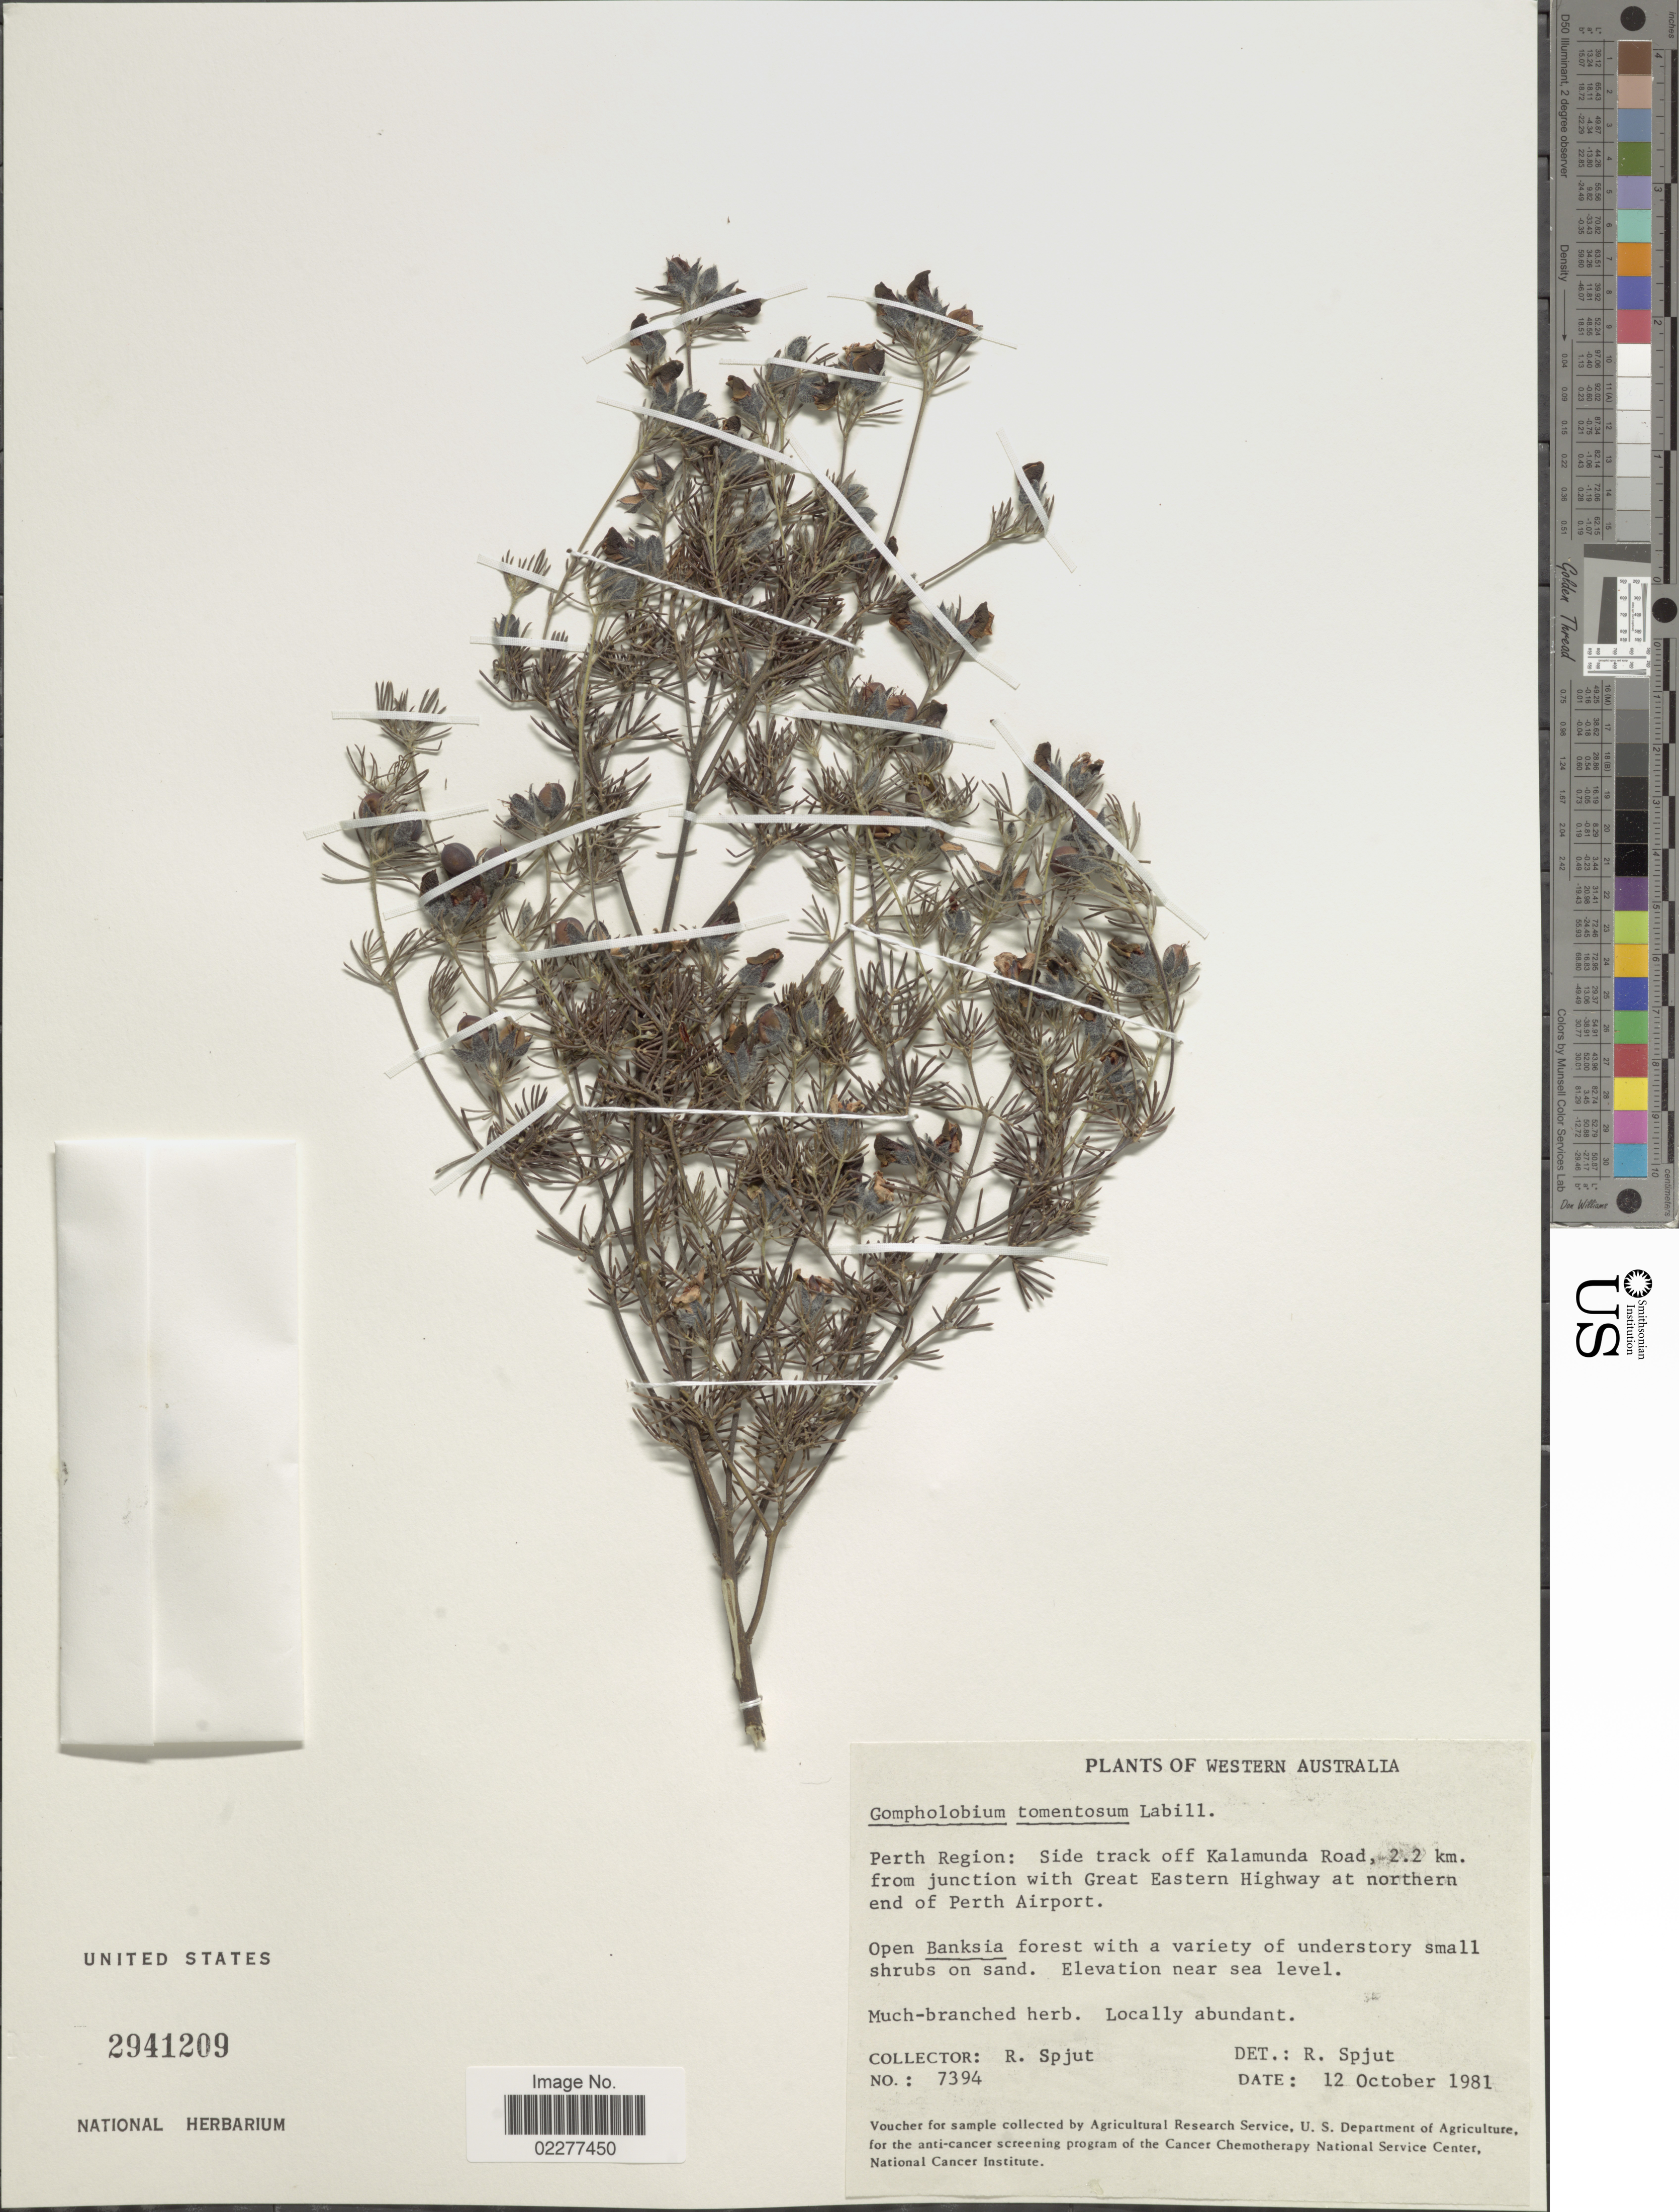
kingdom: Plantae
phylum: Tracheophyta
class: Magnoliopsida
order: Fabales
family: Fabaceae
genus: Gompholobium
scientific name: Gompholobium tomentosum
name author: Labill.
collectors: R. Spjut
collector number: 7394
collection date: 1981-10-12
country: Australia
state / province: Western Australia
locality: Perth Region: Side track off Kalamunda Road, 2.2 km. from junction with Great Eastern Highway at northern end of Perth Airport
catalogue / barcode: US 2941209